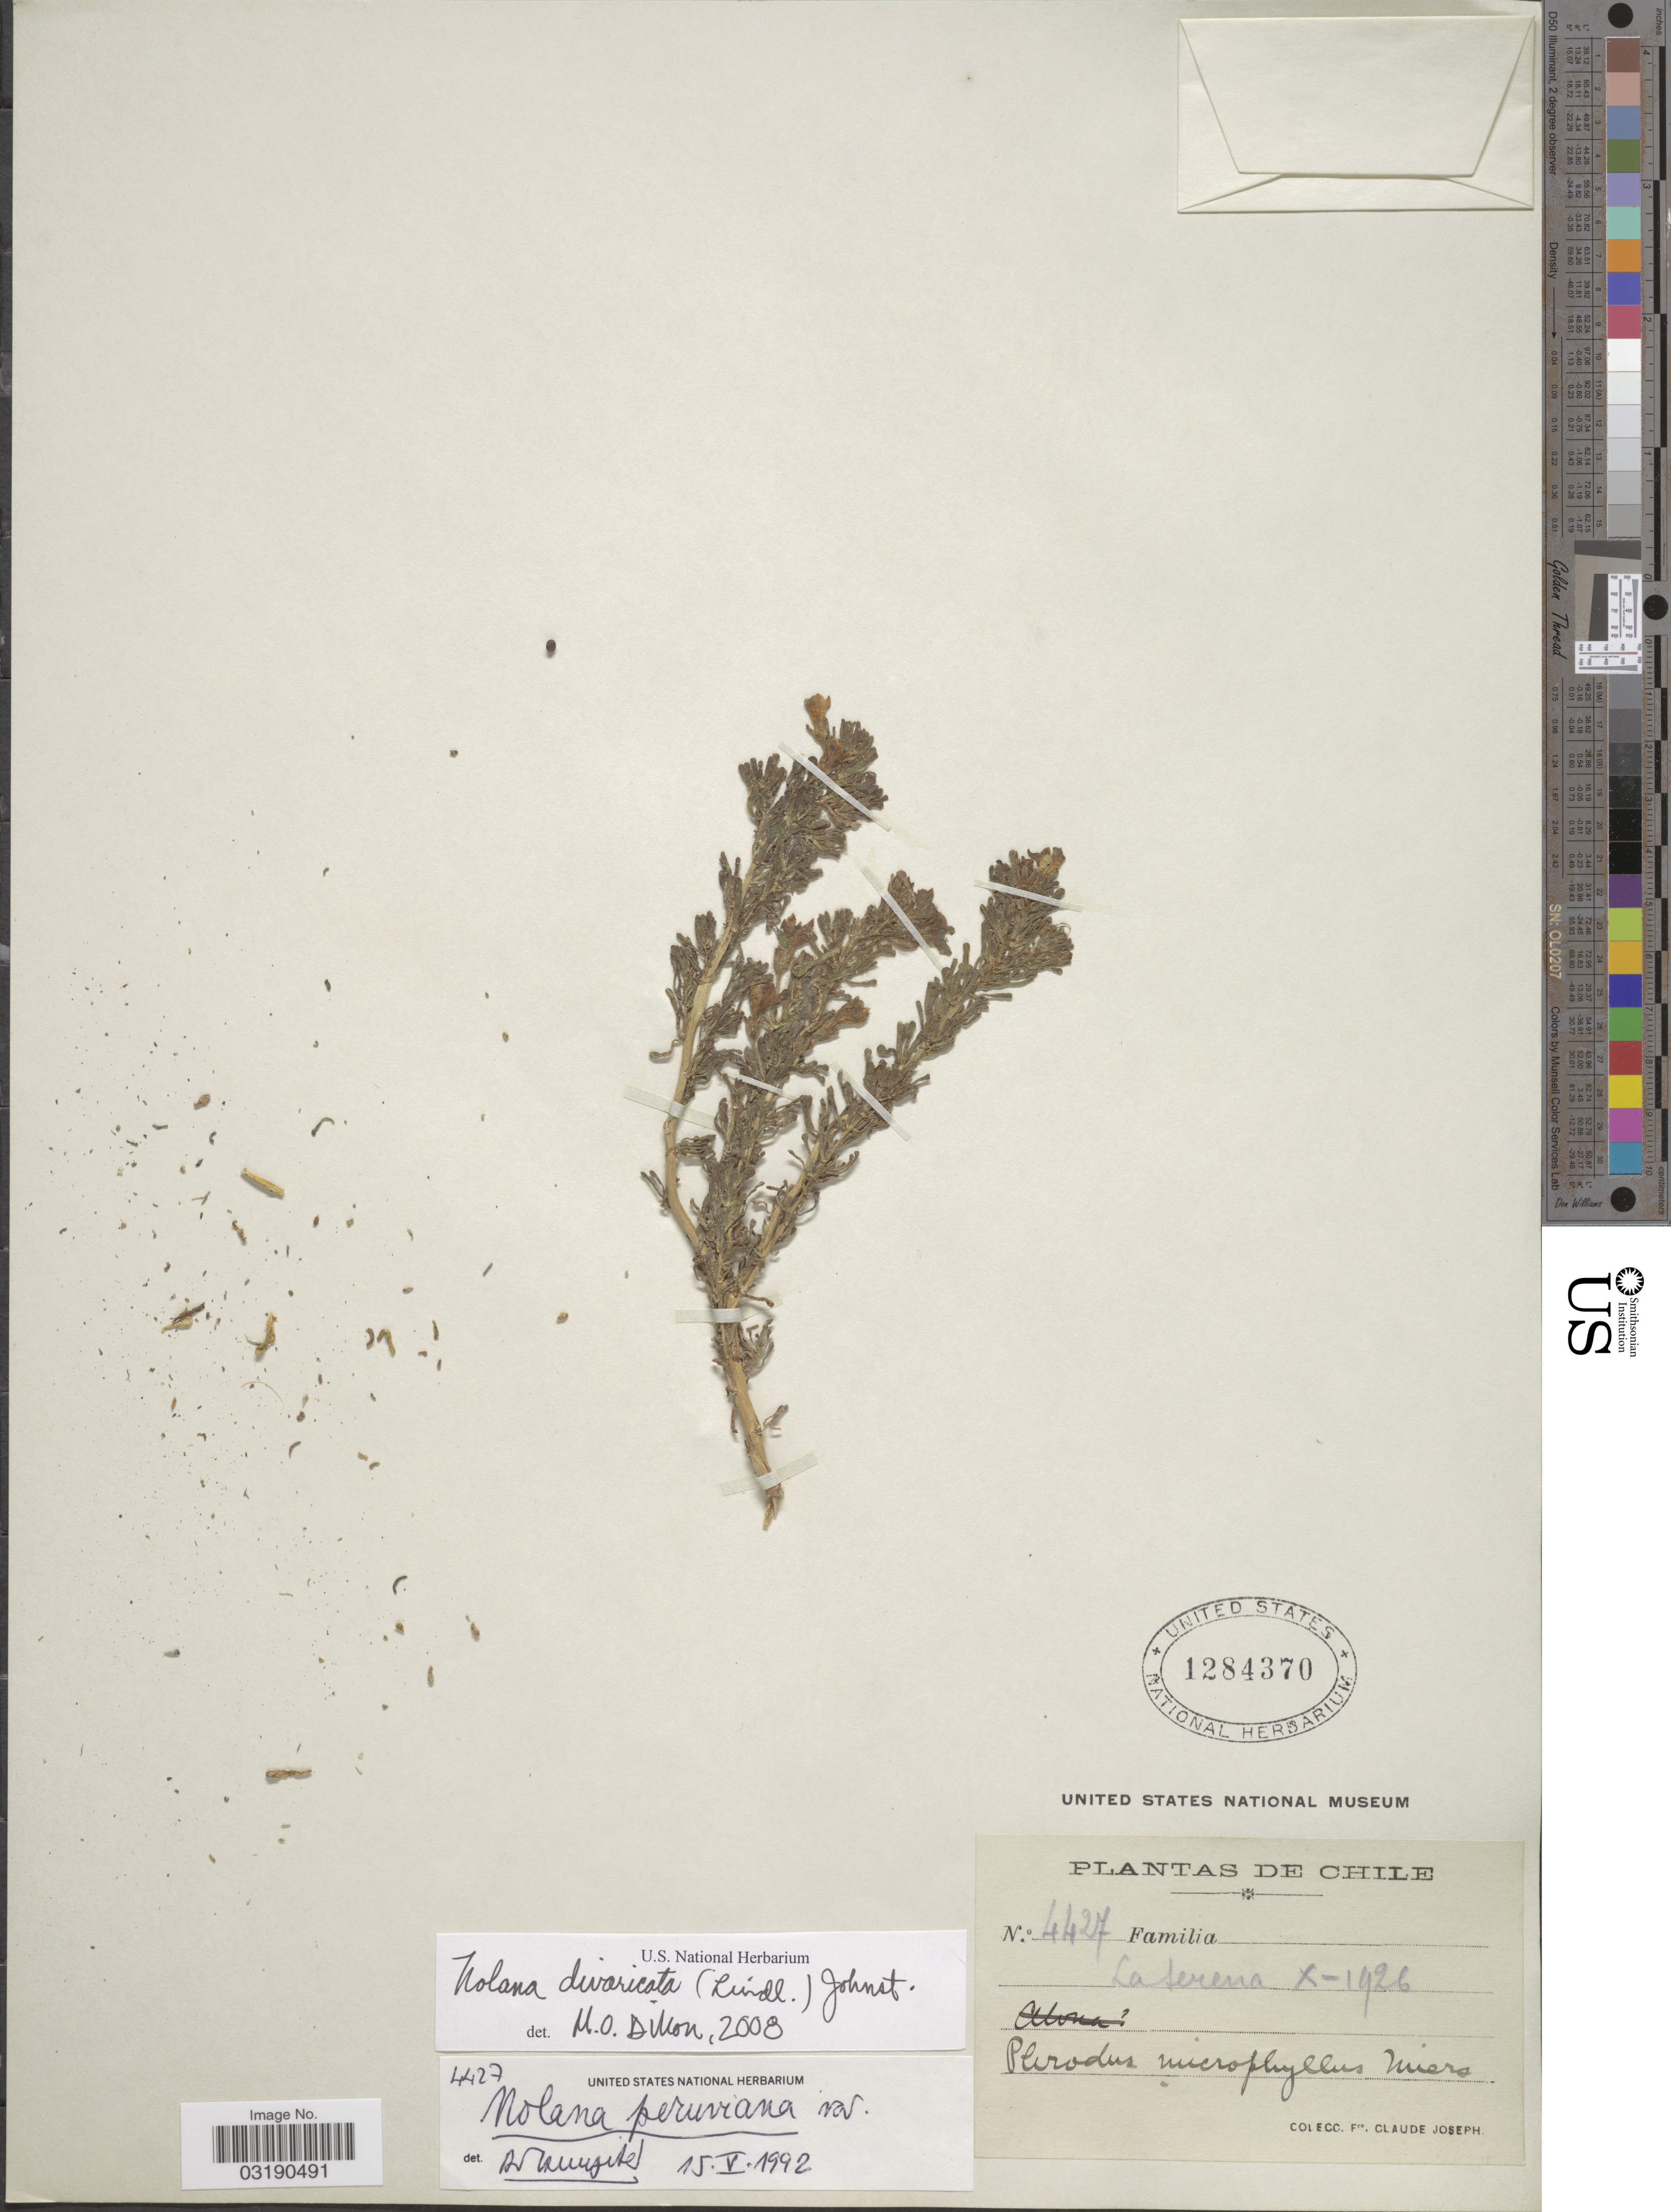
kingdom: Plantae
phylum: Tracheophyta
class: Magnoliopsida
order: Solanales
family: Solanaceae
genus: Nolana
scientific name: Nolana divaricata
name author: I.M. Johnst.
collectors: Bro. Claude-Joseph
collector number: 4427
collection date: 1926-10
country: Chile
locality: La Serena.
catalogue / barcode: US 1284370